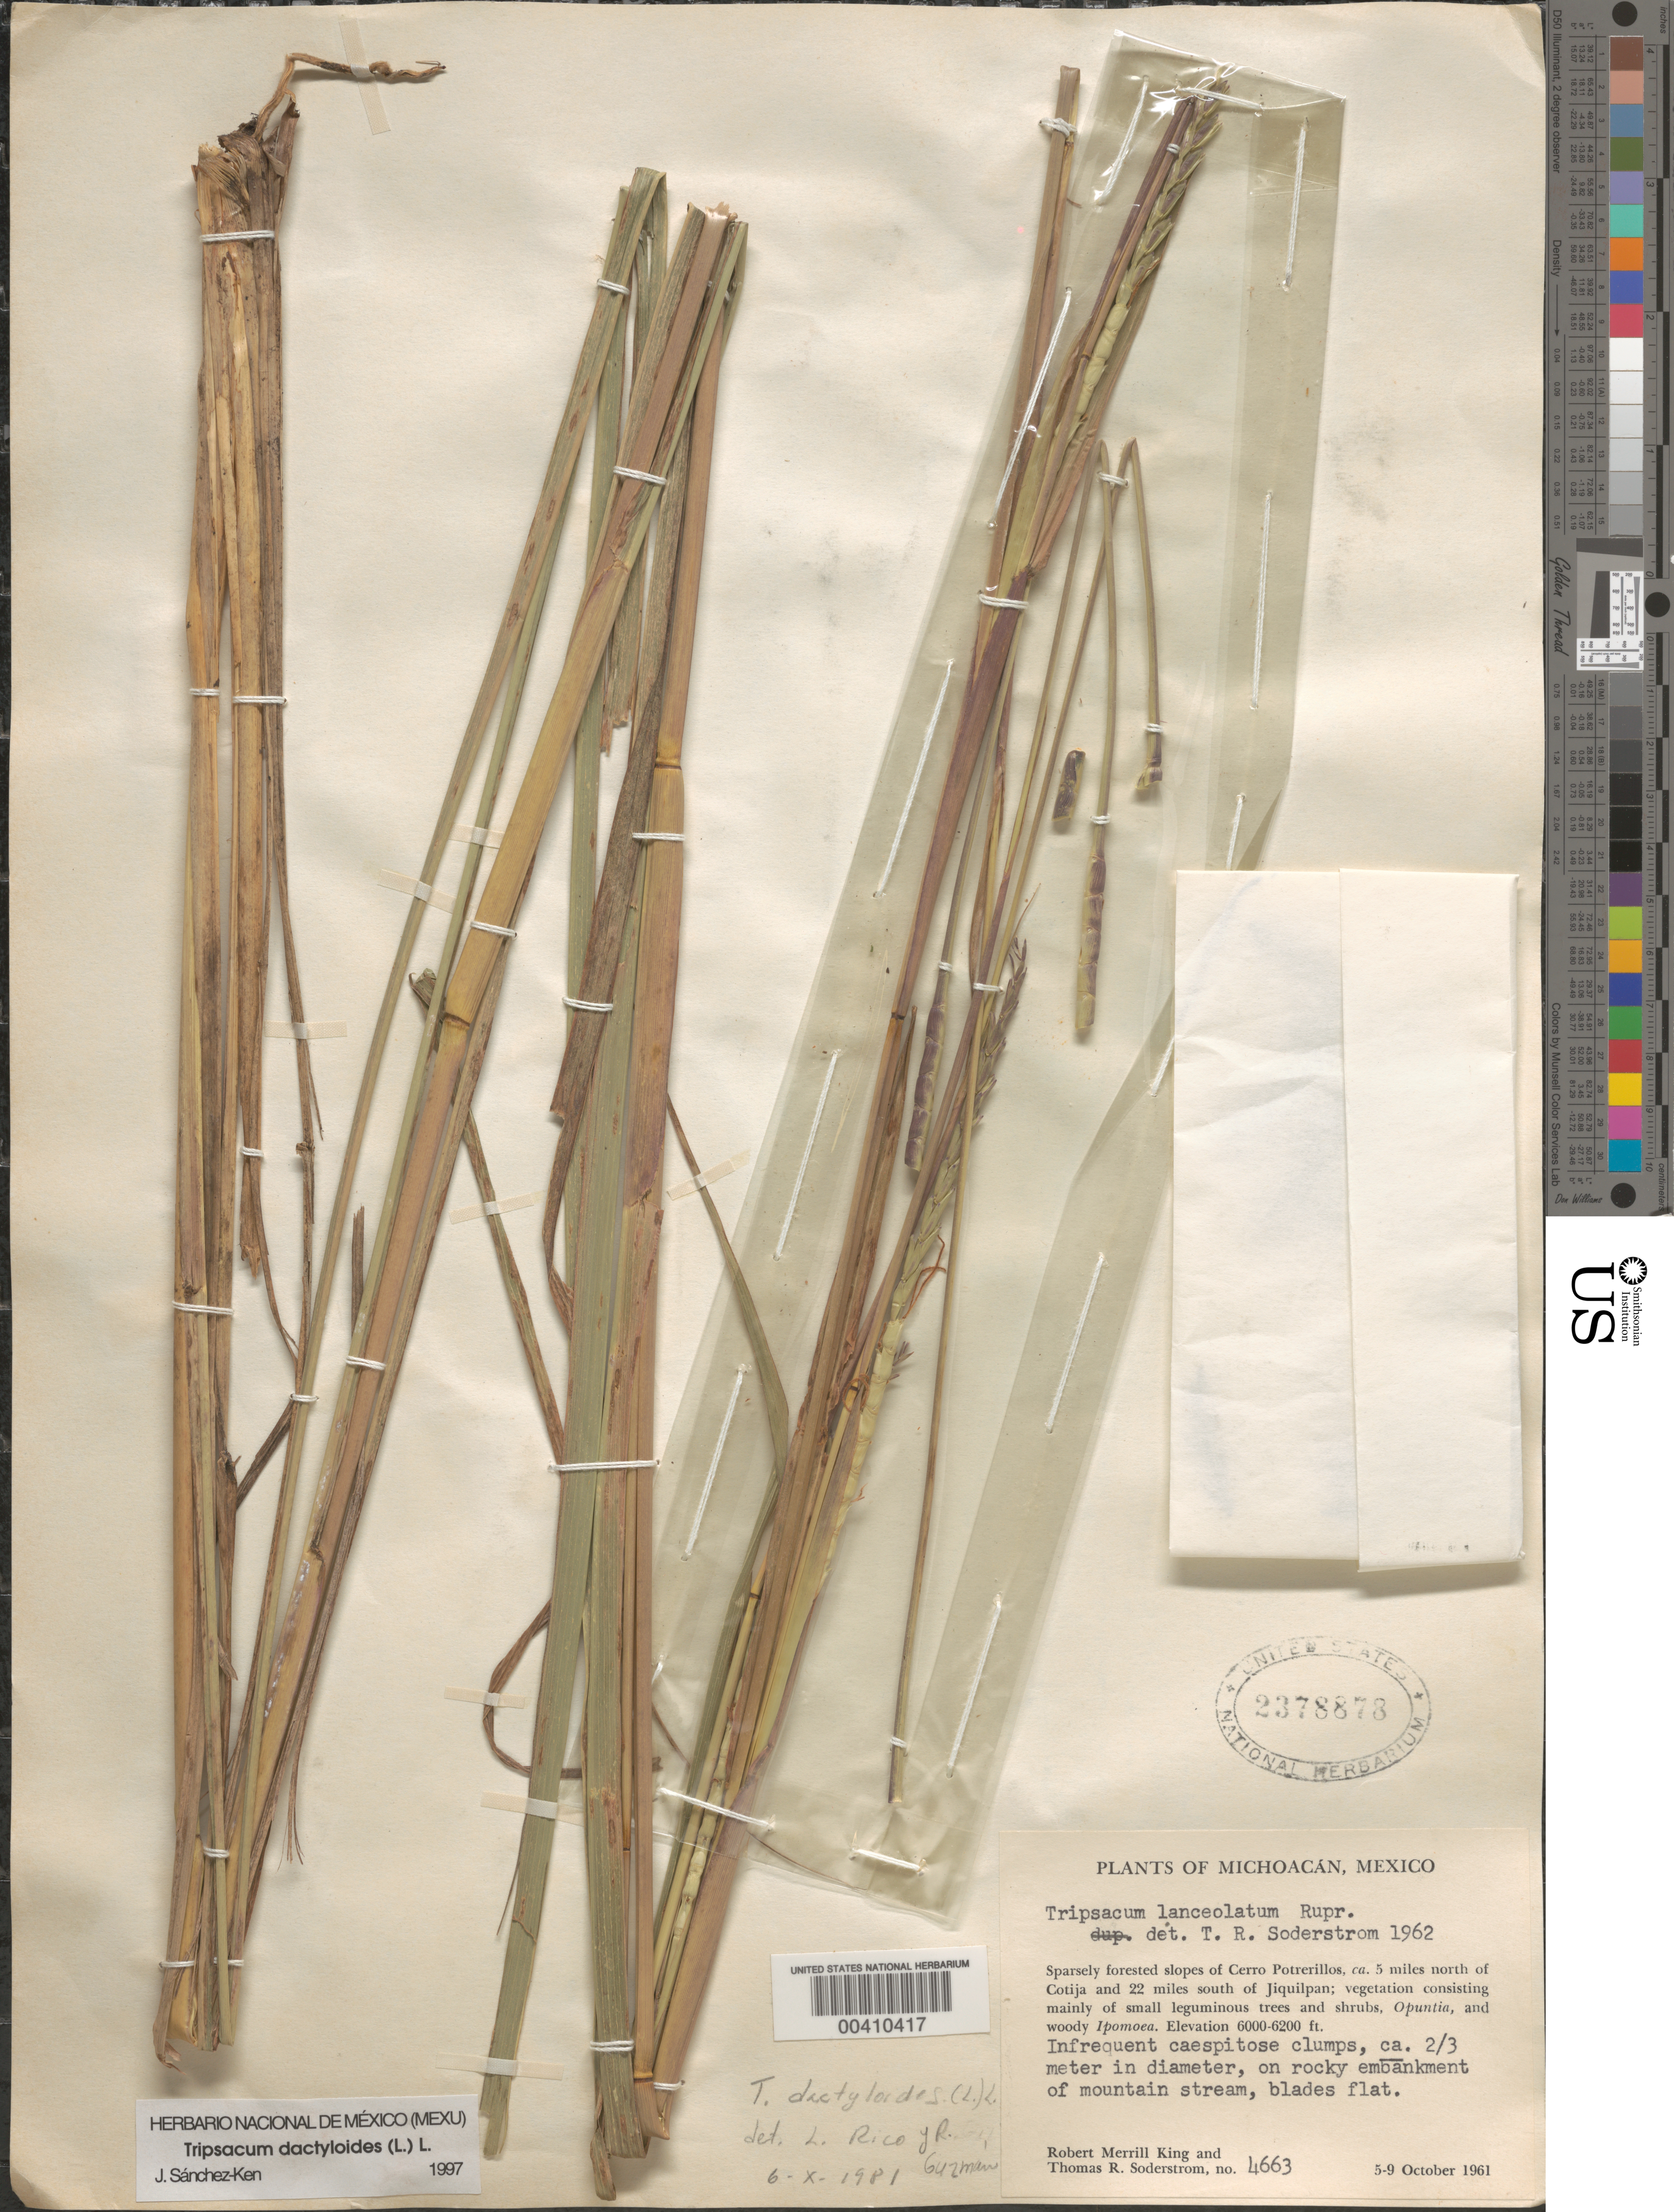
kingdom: Plantae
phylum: Tracheophyta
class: Liliopsida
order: Poales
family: Poaceae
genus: Tripsacum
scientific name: Tripsacum dactyloides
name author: (L.) L.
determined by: Rico Arce, María d.; Guzman, R.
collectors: R. M. King & T. R. Soderstrom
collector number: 4663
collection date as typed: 5 Oct 1961 to 9 Oct 1961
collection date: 1961-10-05/1961-10-09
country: Mexico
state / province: Michoacán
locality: Cerro Potrerillos, ca. 5 mi N of Cotija & 22 mi S of Jiquilpan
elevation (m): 1829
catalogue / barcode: US 2378878